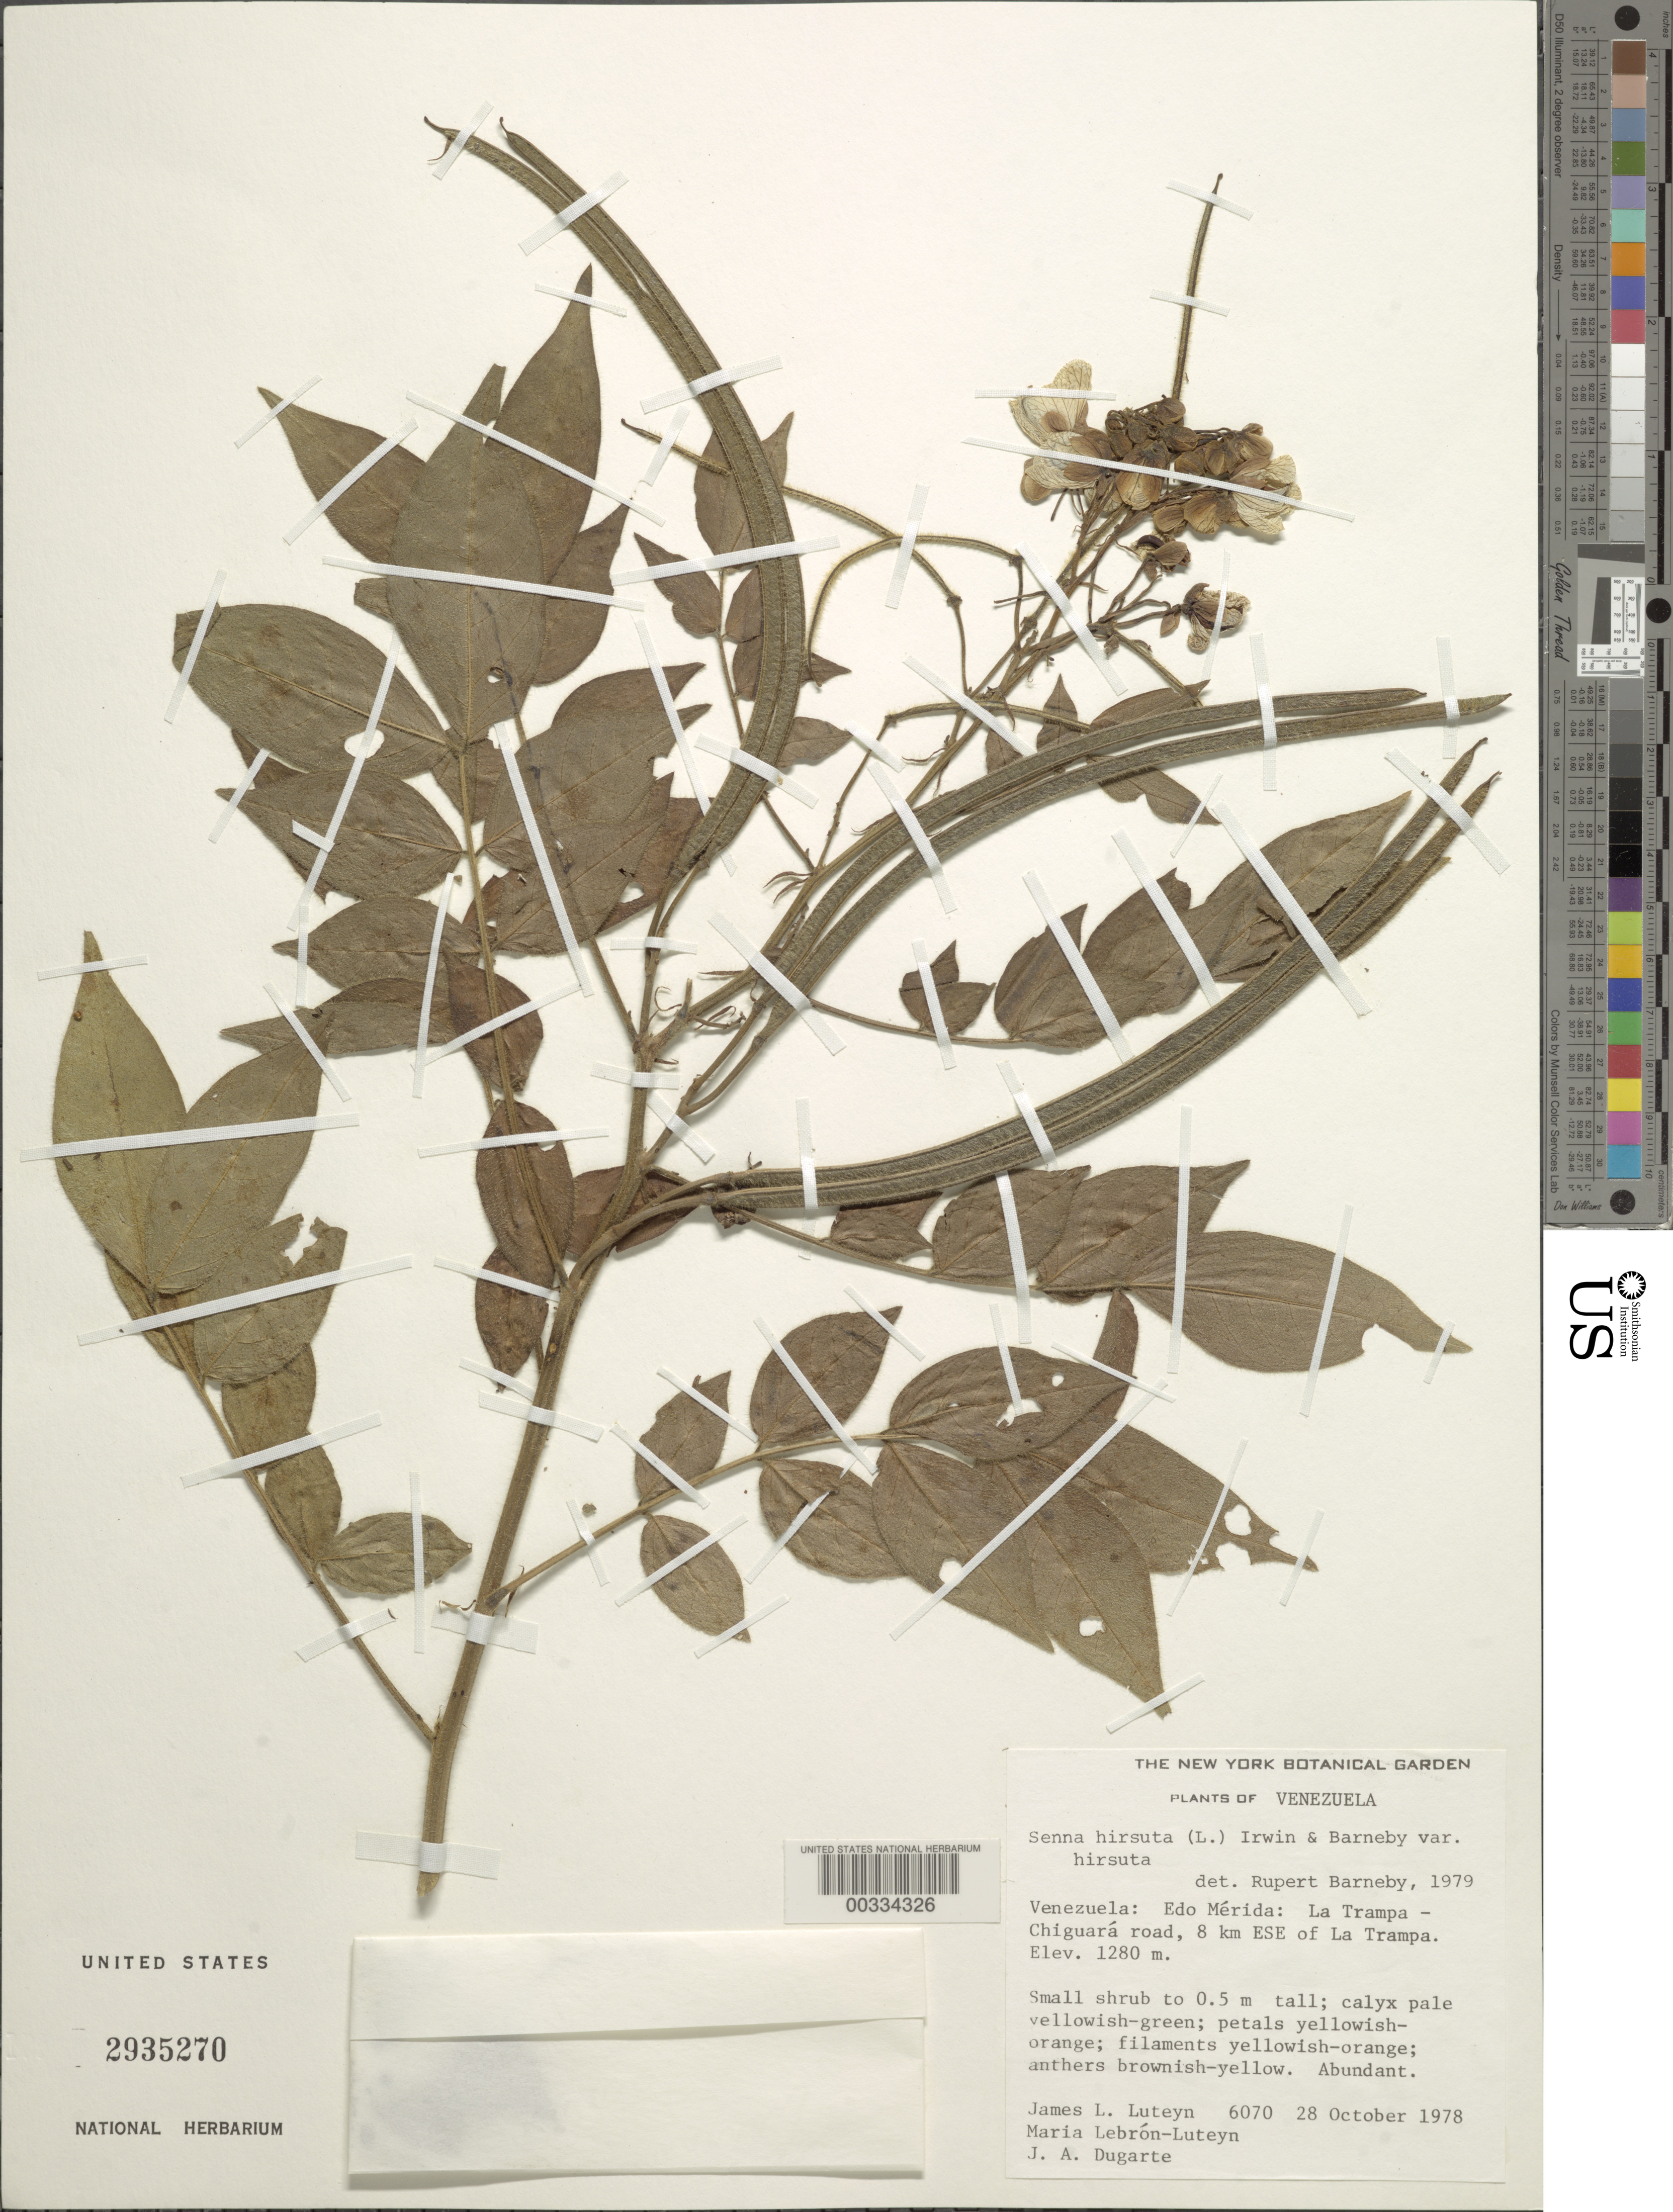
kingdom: Plantae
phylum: Tracheophyta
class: Magnoliopsida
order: Fabales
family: Fabaceae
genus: Senna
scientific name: Senna hirsuta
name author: (L.) H.S. Irwin & Barneby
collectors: J. L. Luteyn, M. L. Lebrón-Luteyn & J. Dugarte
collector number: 6070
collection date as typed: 28 Oct 1978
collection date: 1978-10-28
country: Venezuela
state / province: Mérida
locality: La Trampa-Chiguara road, 8 km ESE of La Trampa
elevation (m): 1280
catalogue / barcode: US 2935270